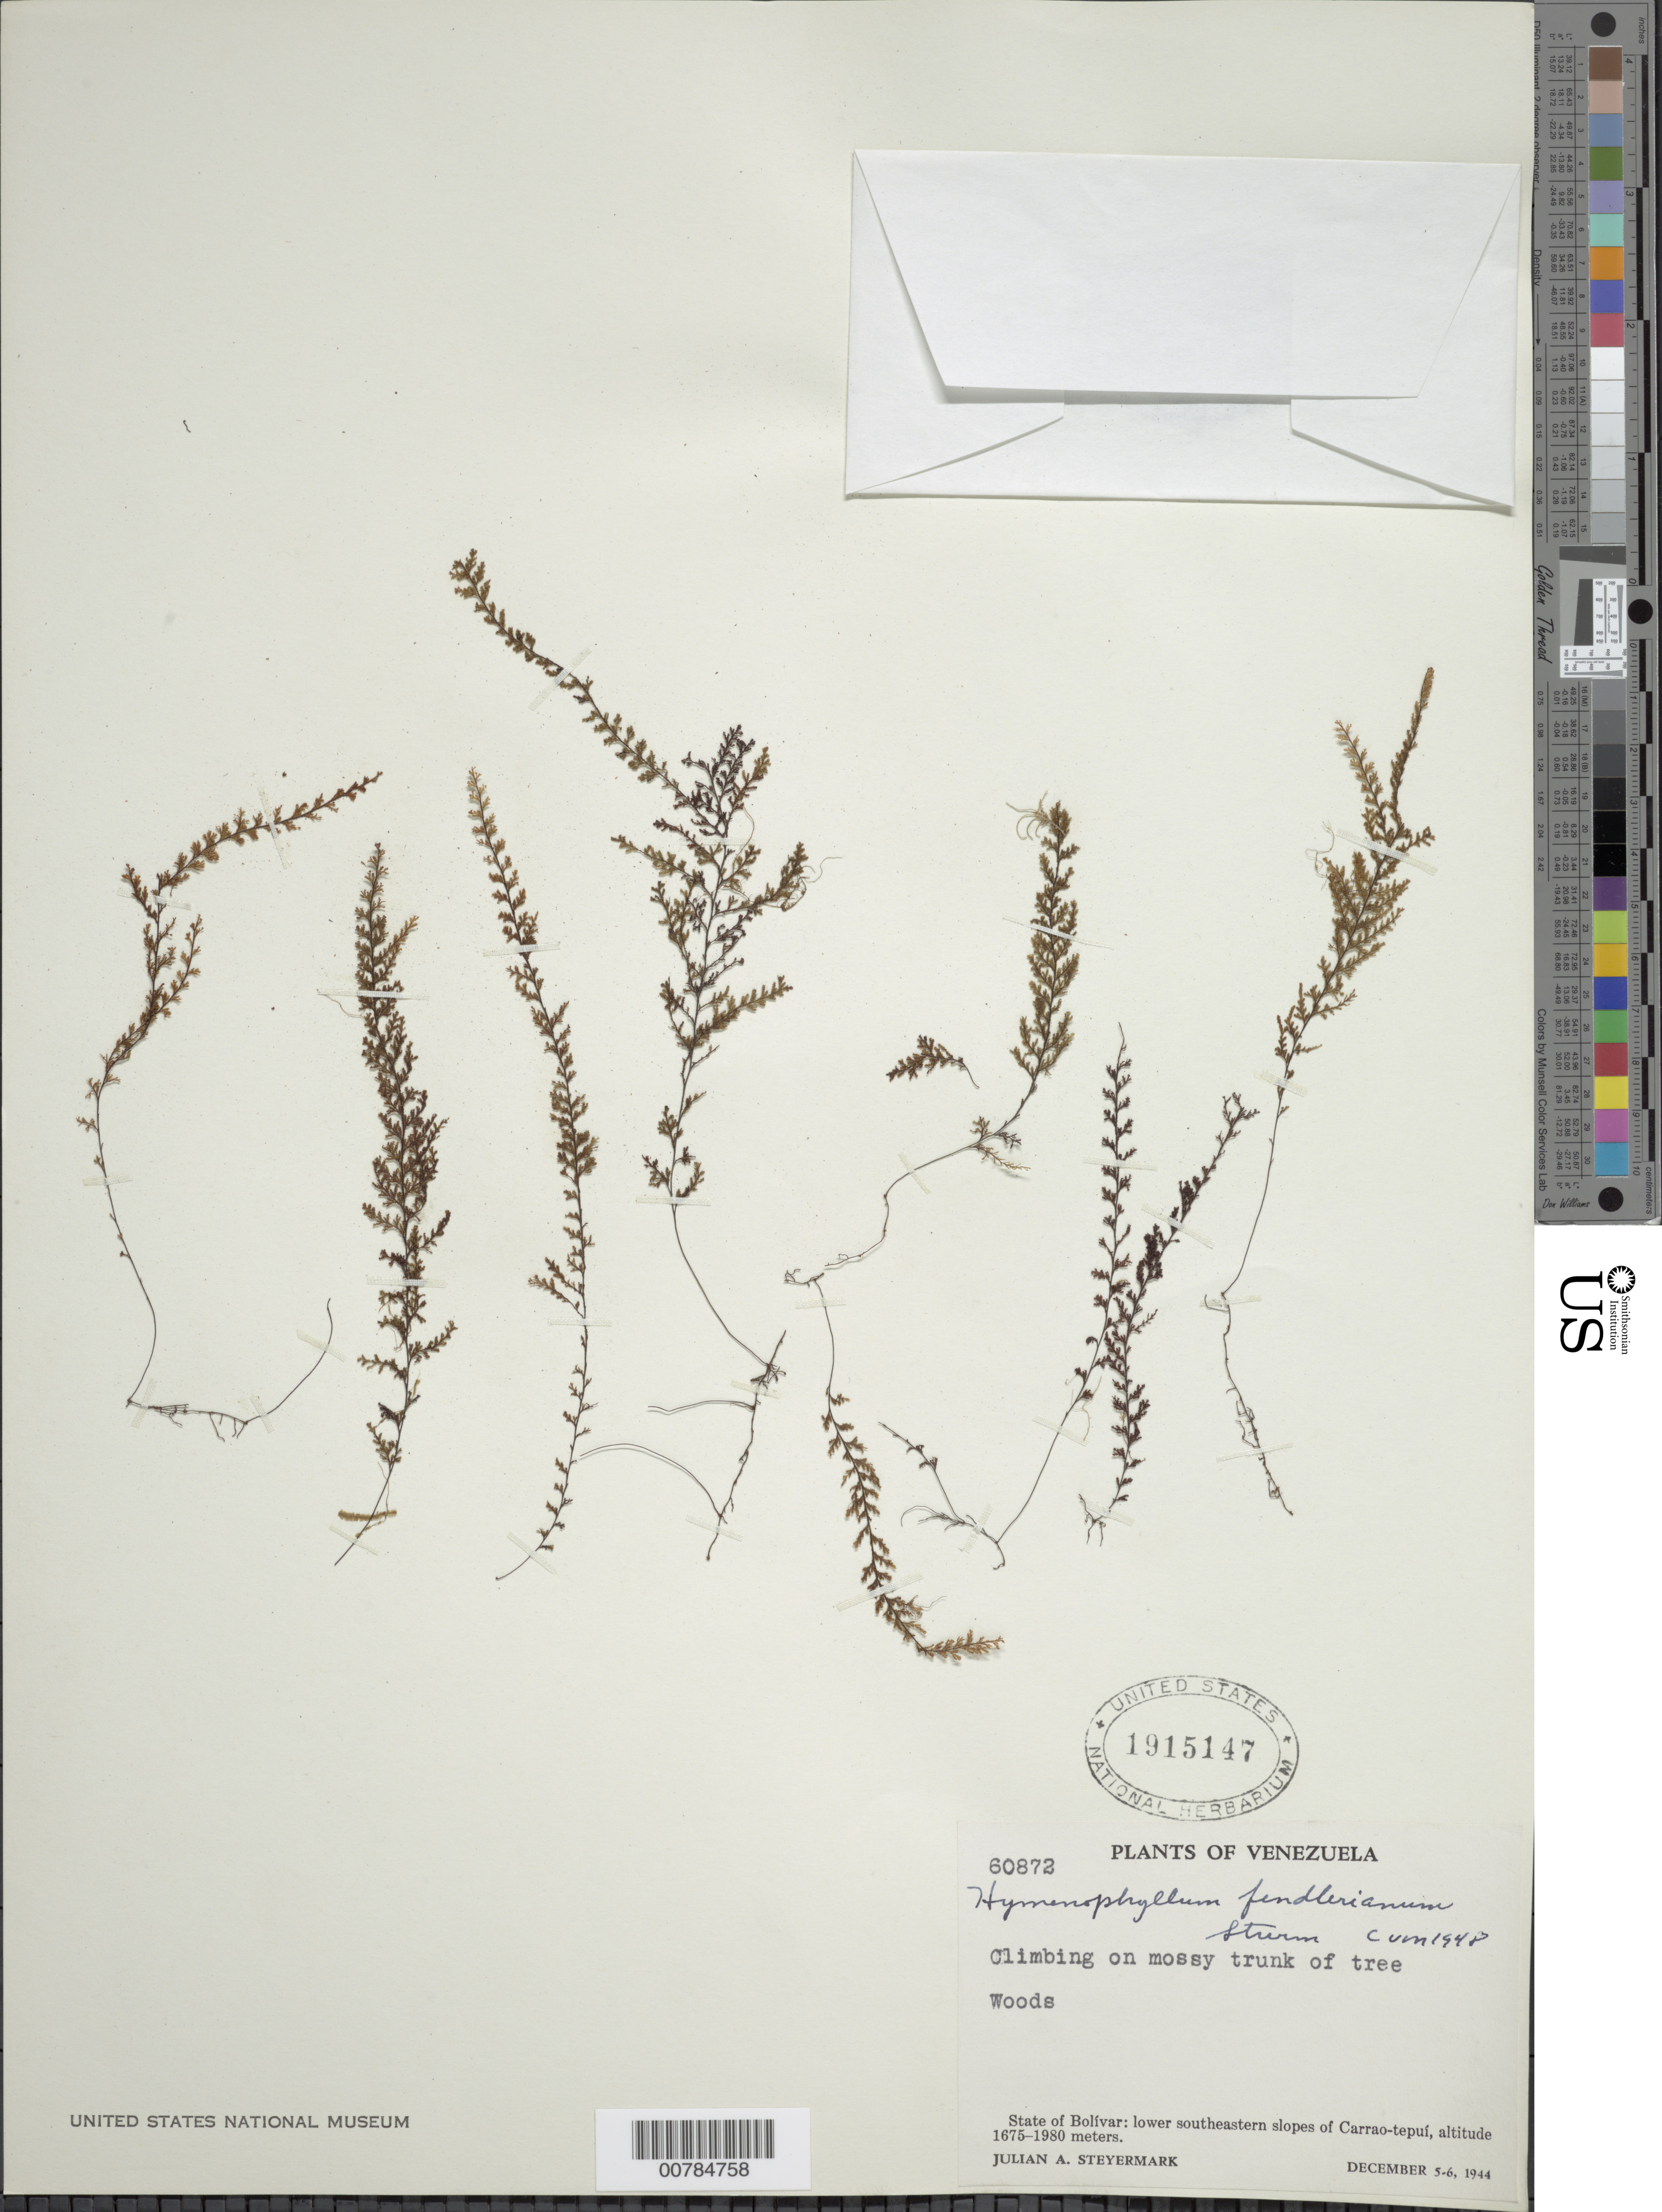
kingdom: Plantae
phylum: Tracheophyta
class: Polypodiopsida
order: Hymenophyllales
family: Hymenophyllaceae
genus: Hymenophyllum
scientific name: Hymenophyllum fendlerianum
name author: J.W. Sturm in Mart.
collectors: J. Steyermark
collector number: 60872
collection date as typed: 5-Dec-44 to 6-Dec-44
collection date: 1944-12-05/1944-12-06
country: Venezuela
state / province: Bolívar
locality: Carrao-tepuí, lower SE slopes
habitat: Woods; on mossy trunks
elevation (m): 1675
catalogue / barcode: US 1915147